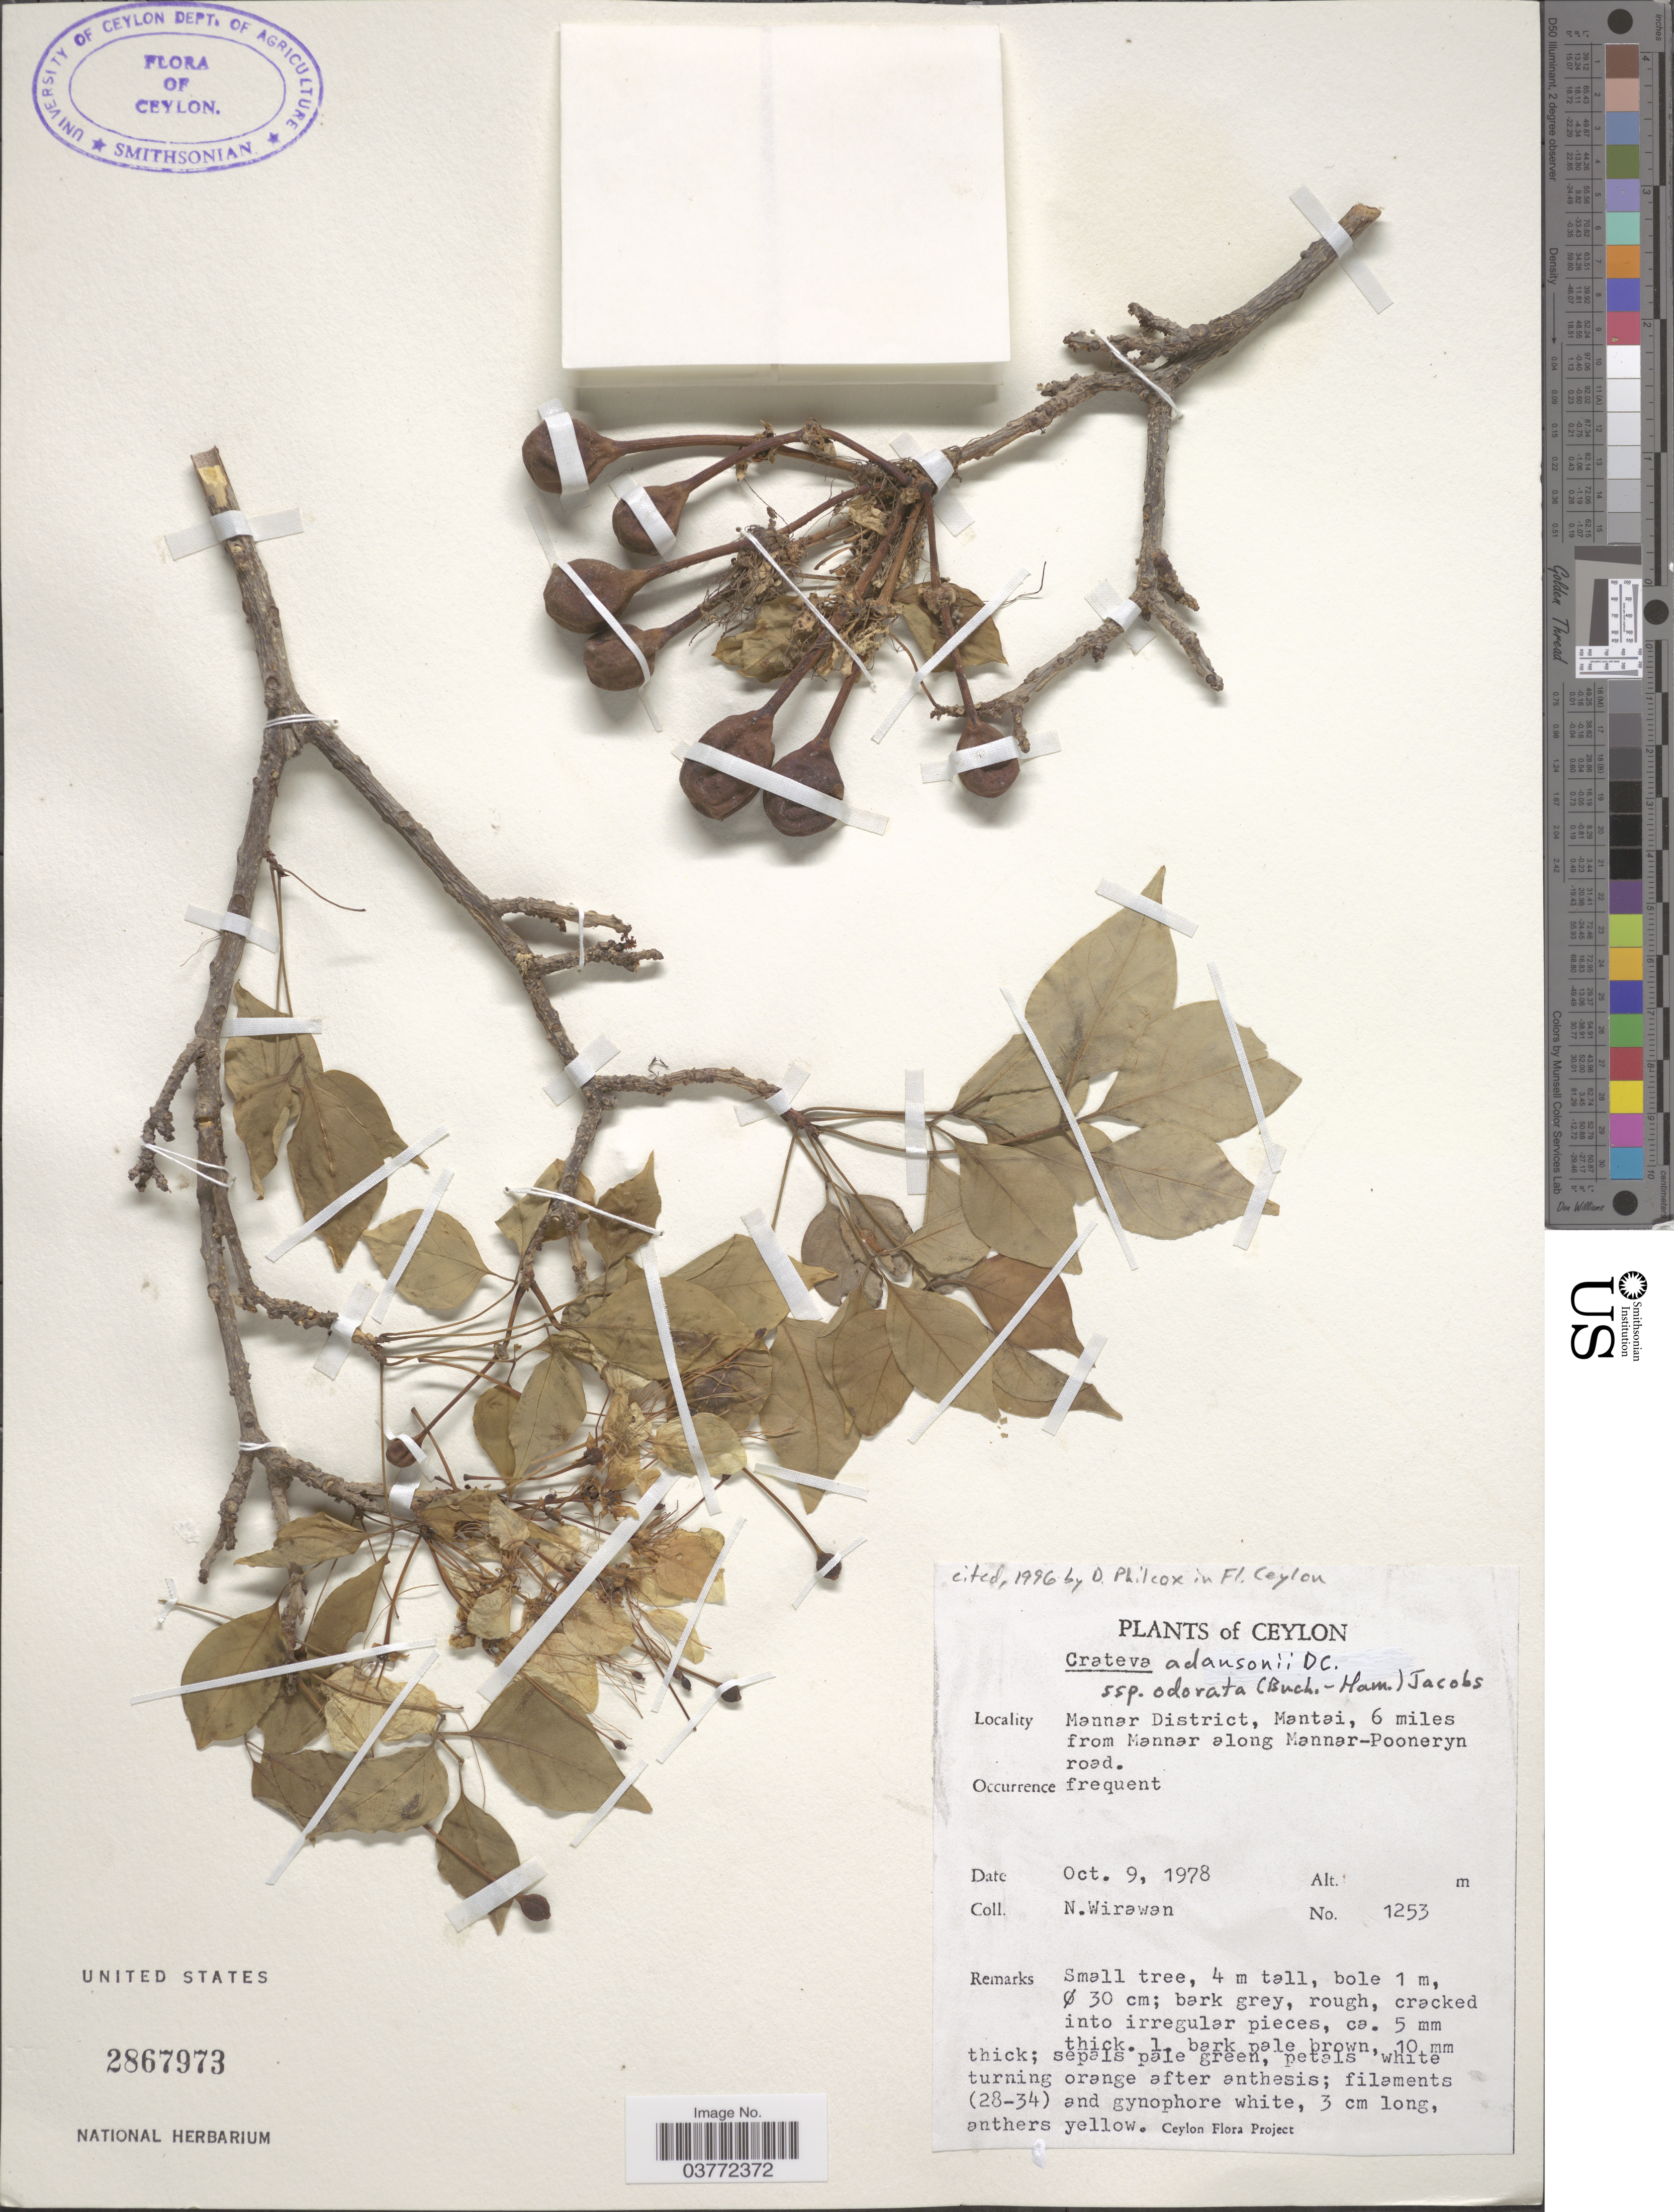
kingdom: Plantae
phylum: Tracheophyta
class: Magnoliopsida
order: Brassicales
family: Capparaceae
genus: Crateva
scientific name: Crateva adansonii subsp. odora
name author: (Buch.-Ham.) Jacobs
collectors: N. Wirawan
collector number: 1253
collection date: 1978-10-09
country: Sri Lanka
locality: Ceylon. Mannar District, Mantai, 6 miles from Mannar along Mannar-Pooneryn road.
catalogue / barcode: US 2867973